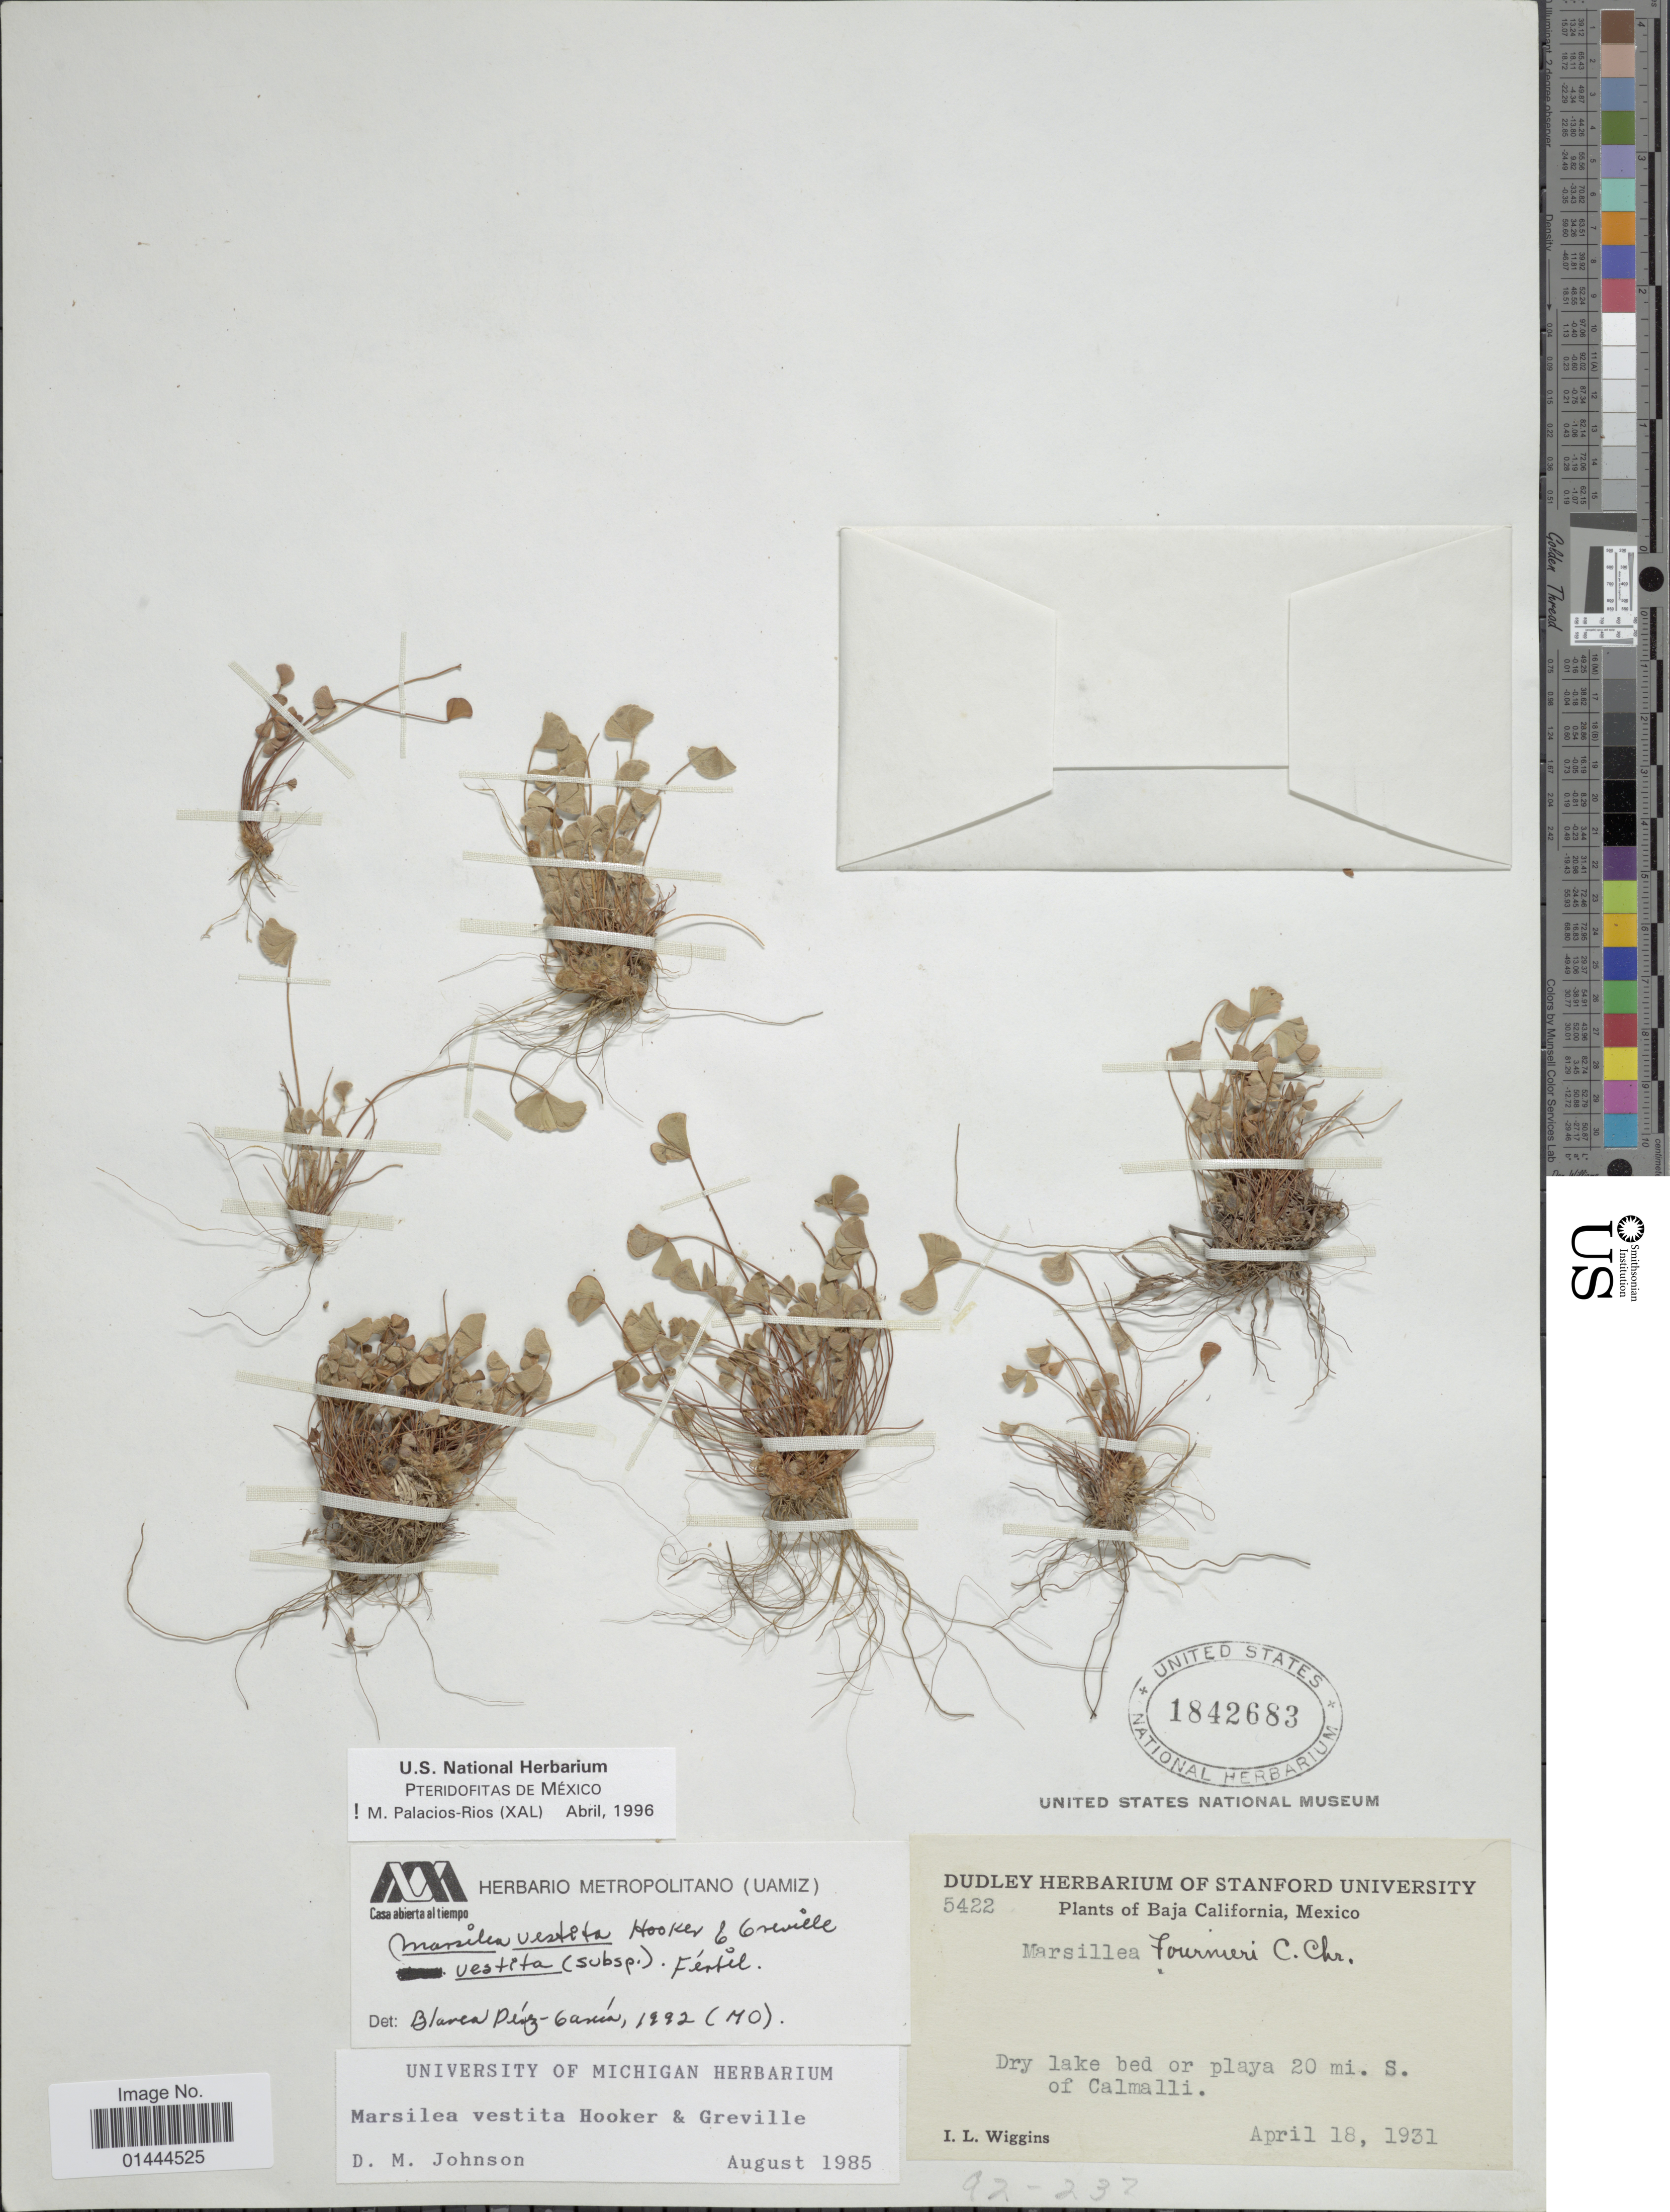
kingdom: Plantae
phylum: Tracheophyta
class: Polypodiopsida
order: Salviniales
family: Marsileaceae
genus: Marsilea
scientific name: Marsilea vestita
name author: Hook. & Grev.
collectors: I. L. Wiggins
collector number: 5422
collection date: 1931-04-18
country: Mexico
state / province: Baja California Norte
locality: Playa 20 mi S of Calmalli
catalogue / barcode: US 1842683